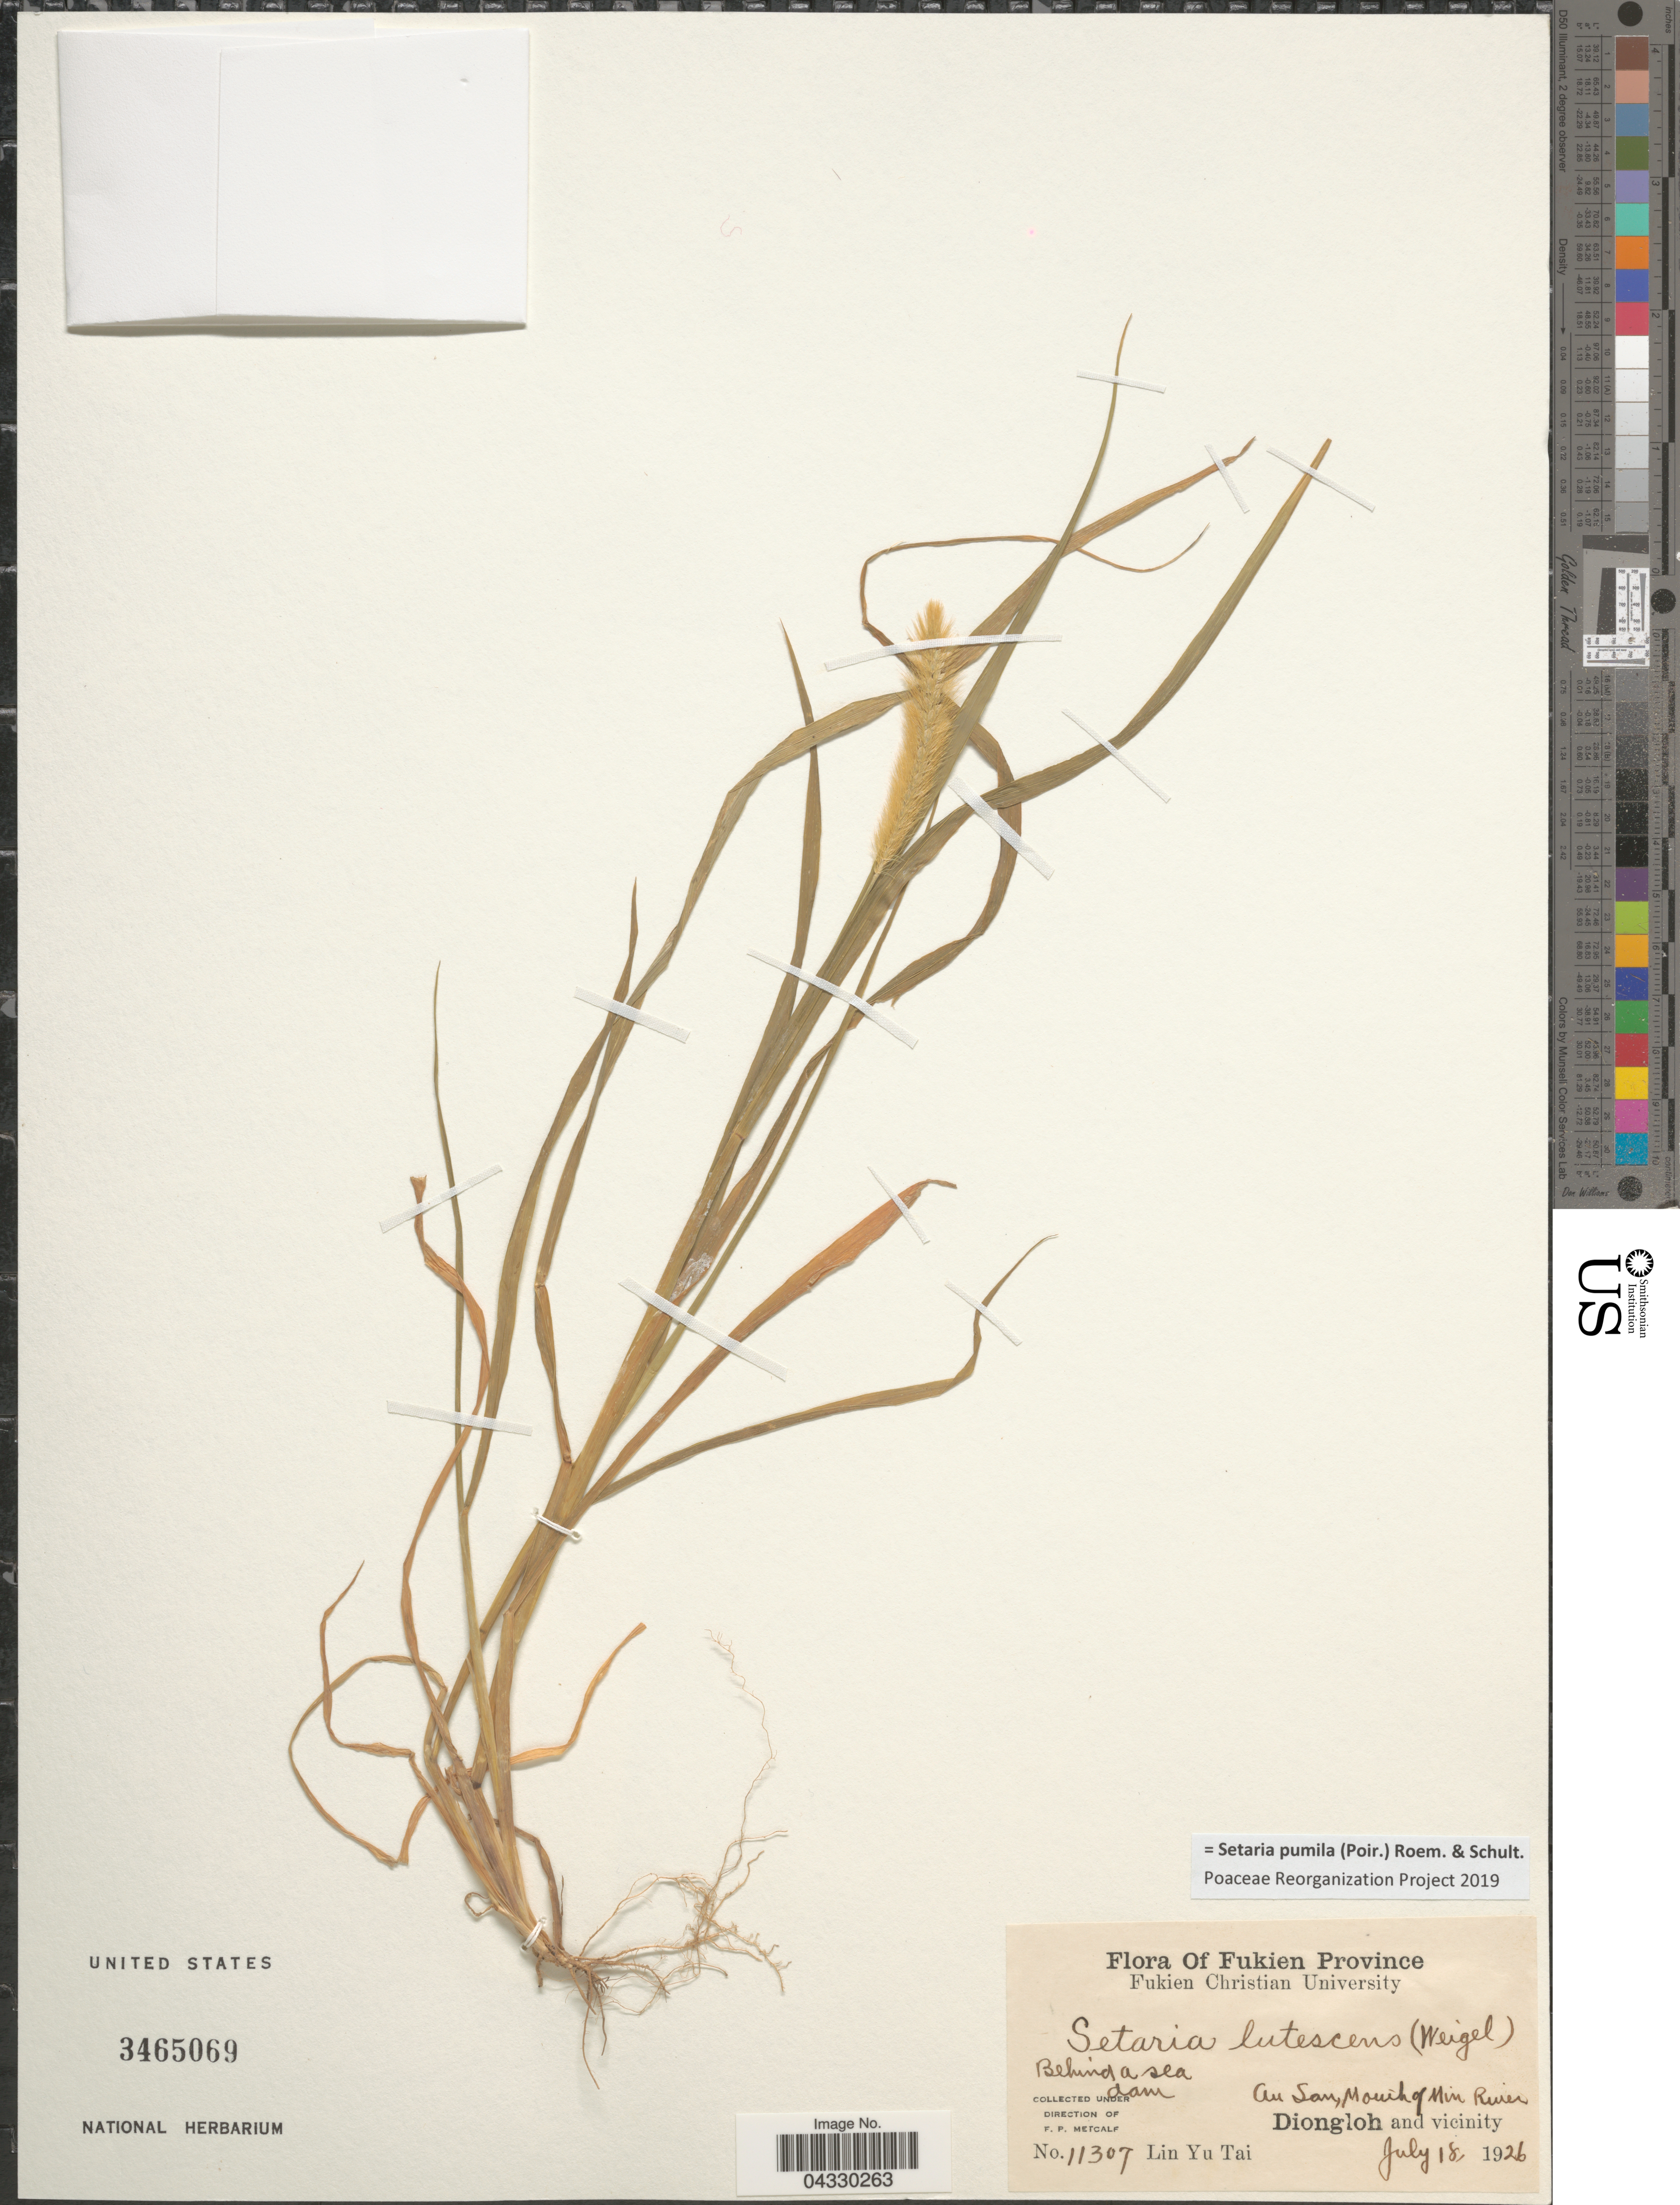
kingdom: Plantae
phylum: Tracheophyta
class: Liliopsida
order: Poales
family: Poaceae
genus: Setaria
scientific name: Setaria pumila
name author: (Poir.) Roem. & Schult.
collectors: L. Tai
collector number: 11307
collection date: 1926-07-18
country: China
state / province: Fujian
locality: Fukien Province. Behind a sea dam. Au San, Mouth of Min River. Diongloh and vicinity.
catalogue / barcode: US 3465069